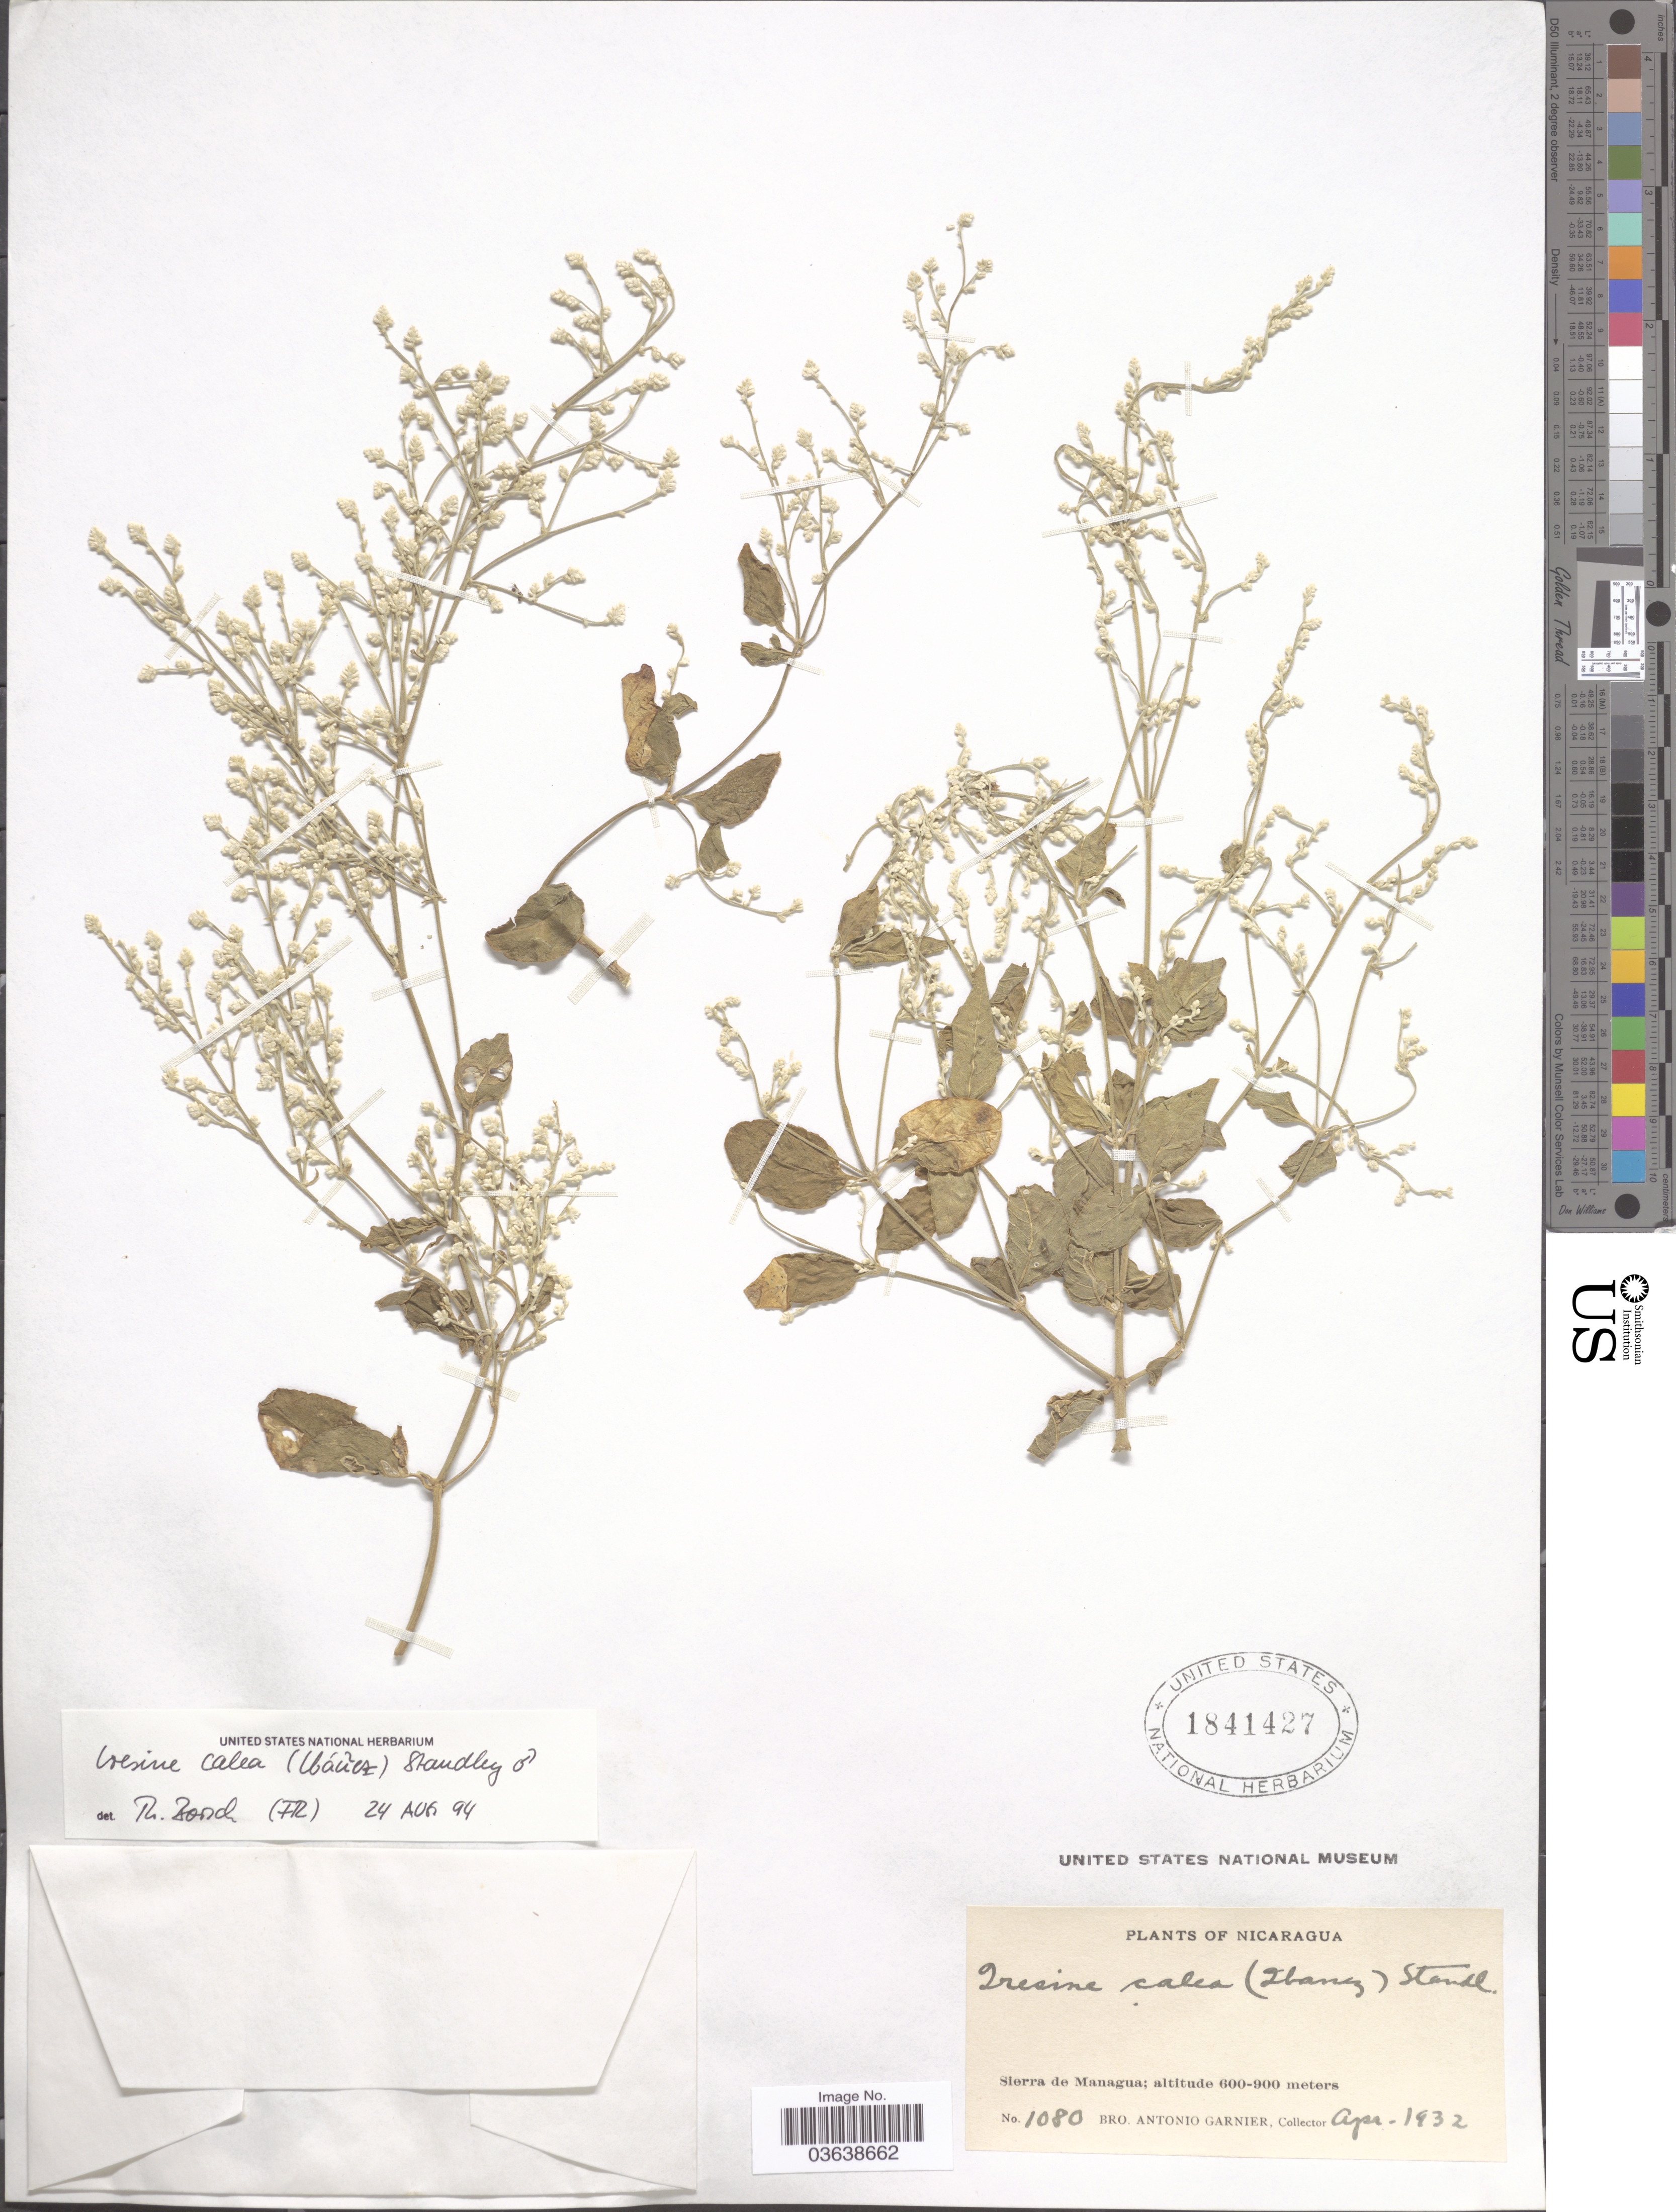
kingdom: Plantae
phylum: Tracheophyta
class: Magnoliopsida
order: Caryophyllales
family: Amaranthaceae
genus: Iresine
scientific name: Iresine calea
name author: (Ibáñez) Standl.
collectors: Bro. A. Garnier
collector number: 1080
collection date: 1932-04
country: Nicaragua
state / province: Managua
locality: Sierra de Managua.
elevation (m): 600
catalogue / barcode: US 1841427